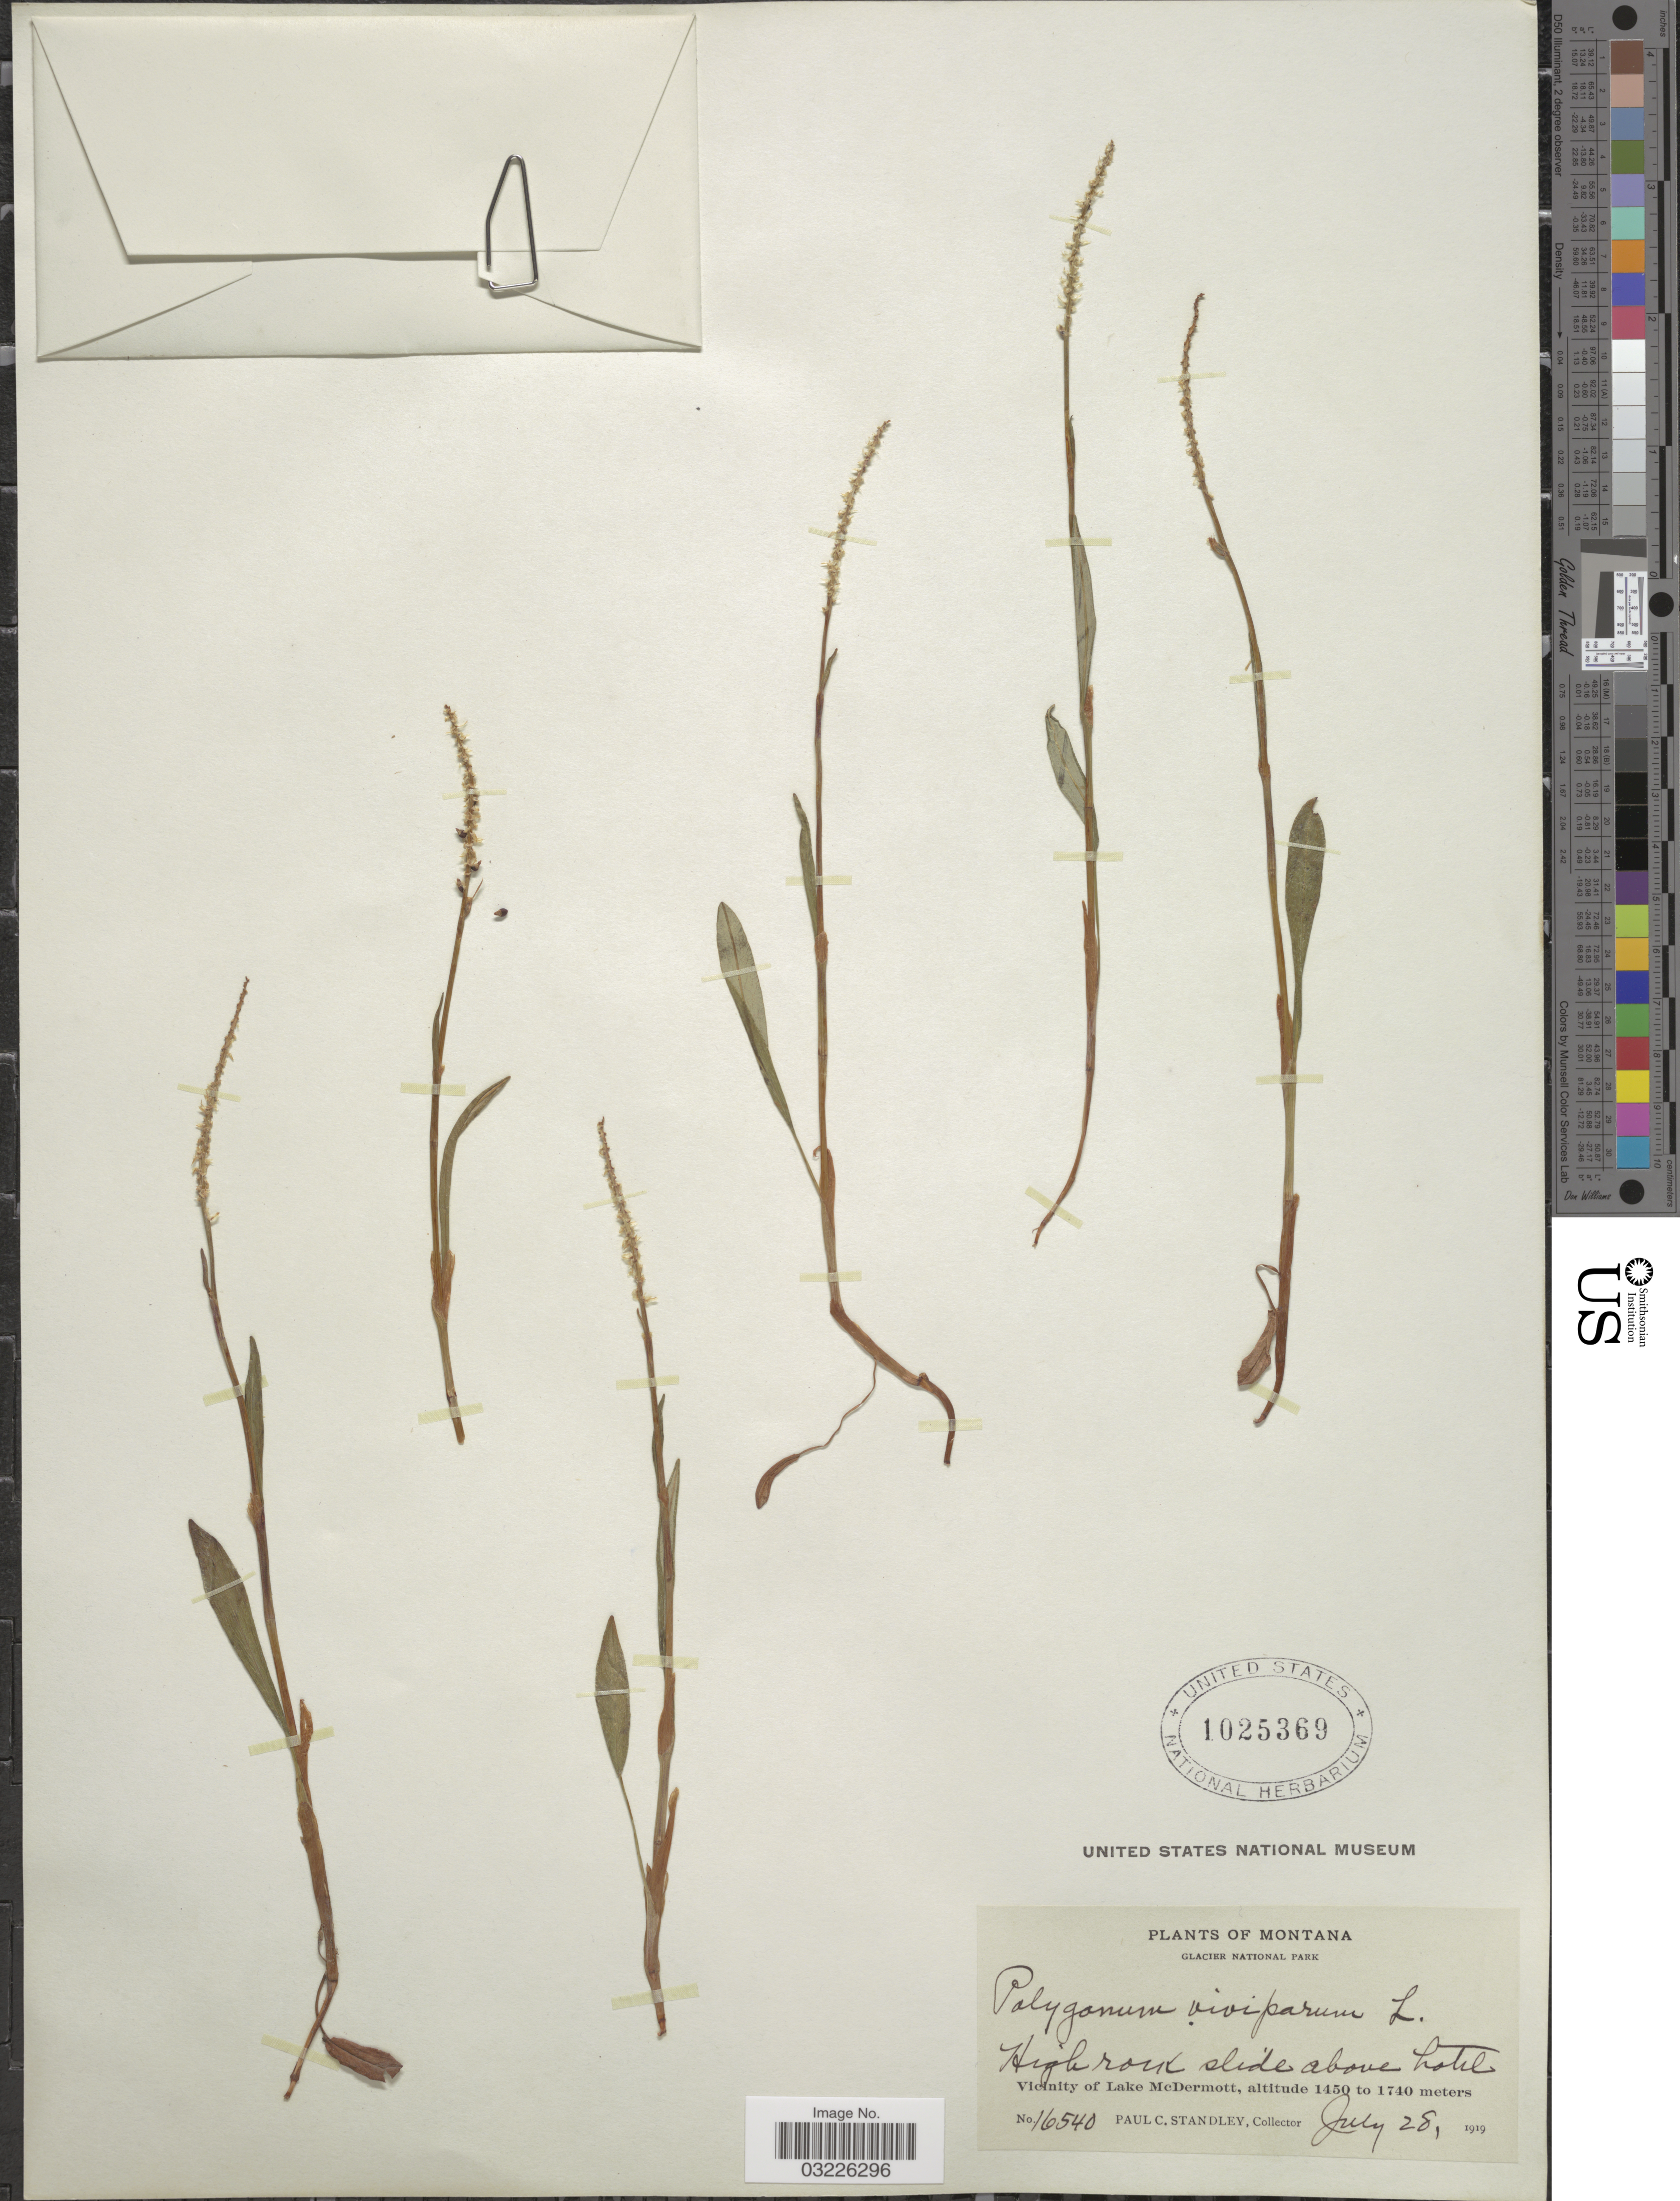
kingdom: Plantae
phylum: Tracheophyta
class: Magnoliopsida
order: Caryophyllales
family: Polygonaceae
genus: Bistorta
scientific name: Bistorta vivipara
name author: (L.) Delarbre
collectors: P. C. Standley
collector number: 16540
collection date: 1919-07-28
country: United States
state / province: Montana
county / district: Glacier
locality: Glacier National Park, Vicinity of Lake McDermott.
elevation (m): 1450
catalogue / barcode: US 1025369